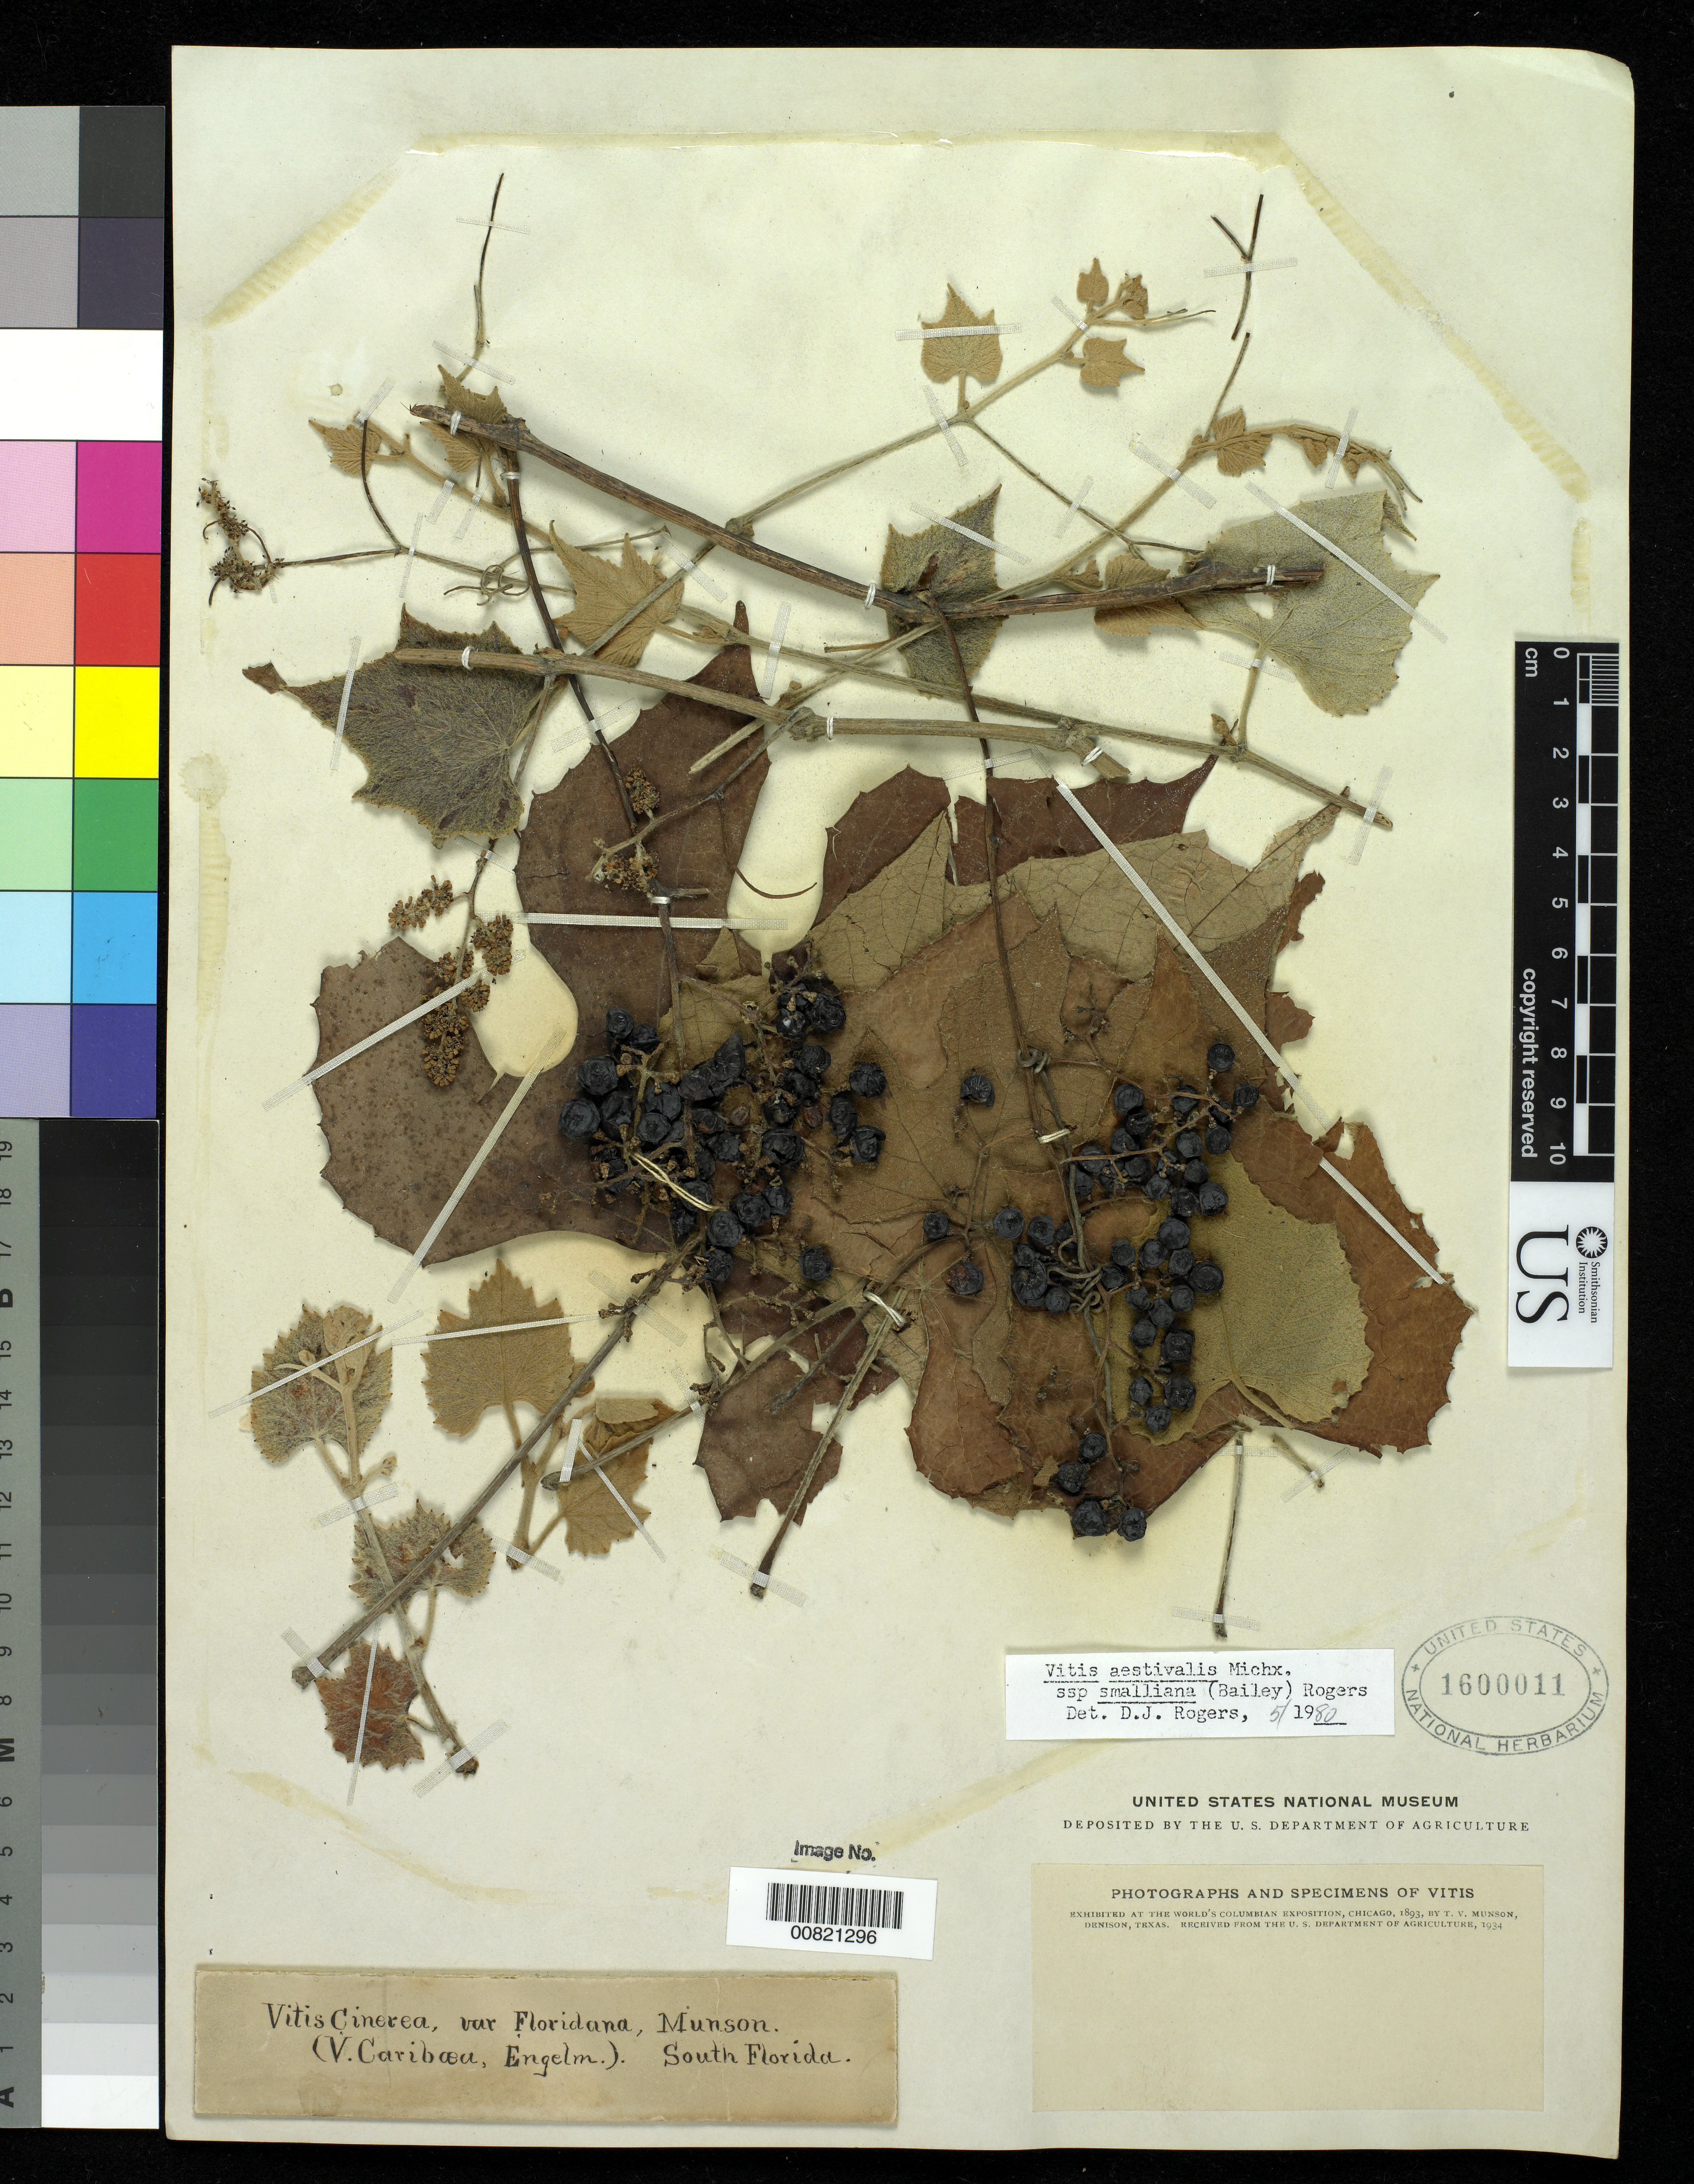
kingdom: Plantae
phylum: Tracheophyta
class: Magnoliopsida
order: Vitales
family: Vitaceae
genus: Vitis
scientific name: Vitis aestivalis subsp. smalliana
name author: (L.H. Bailey) W.M. Rogers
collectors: T. V. Munson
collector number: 21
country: United States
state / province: Florida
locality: South Florida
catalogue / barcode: US 1600011